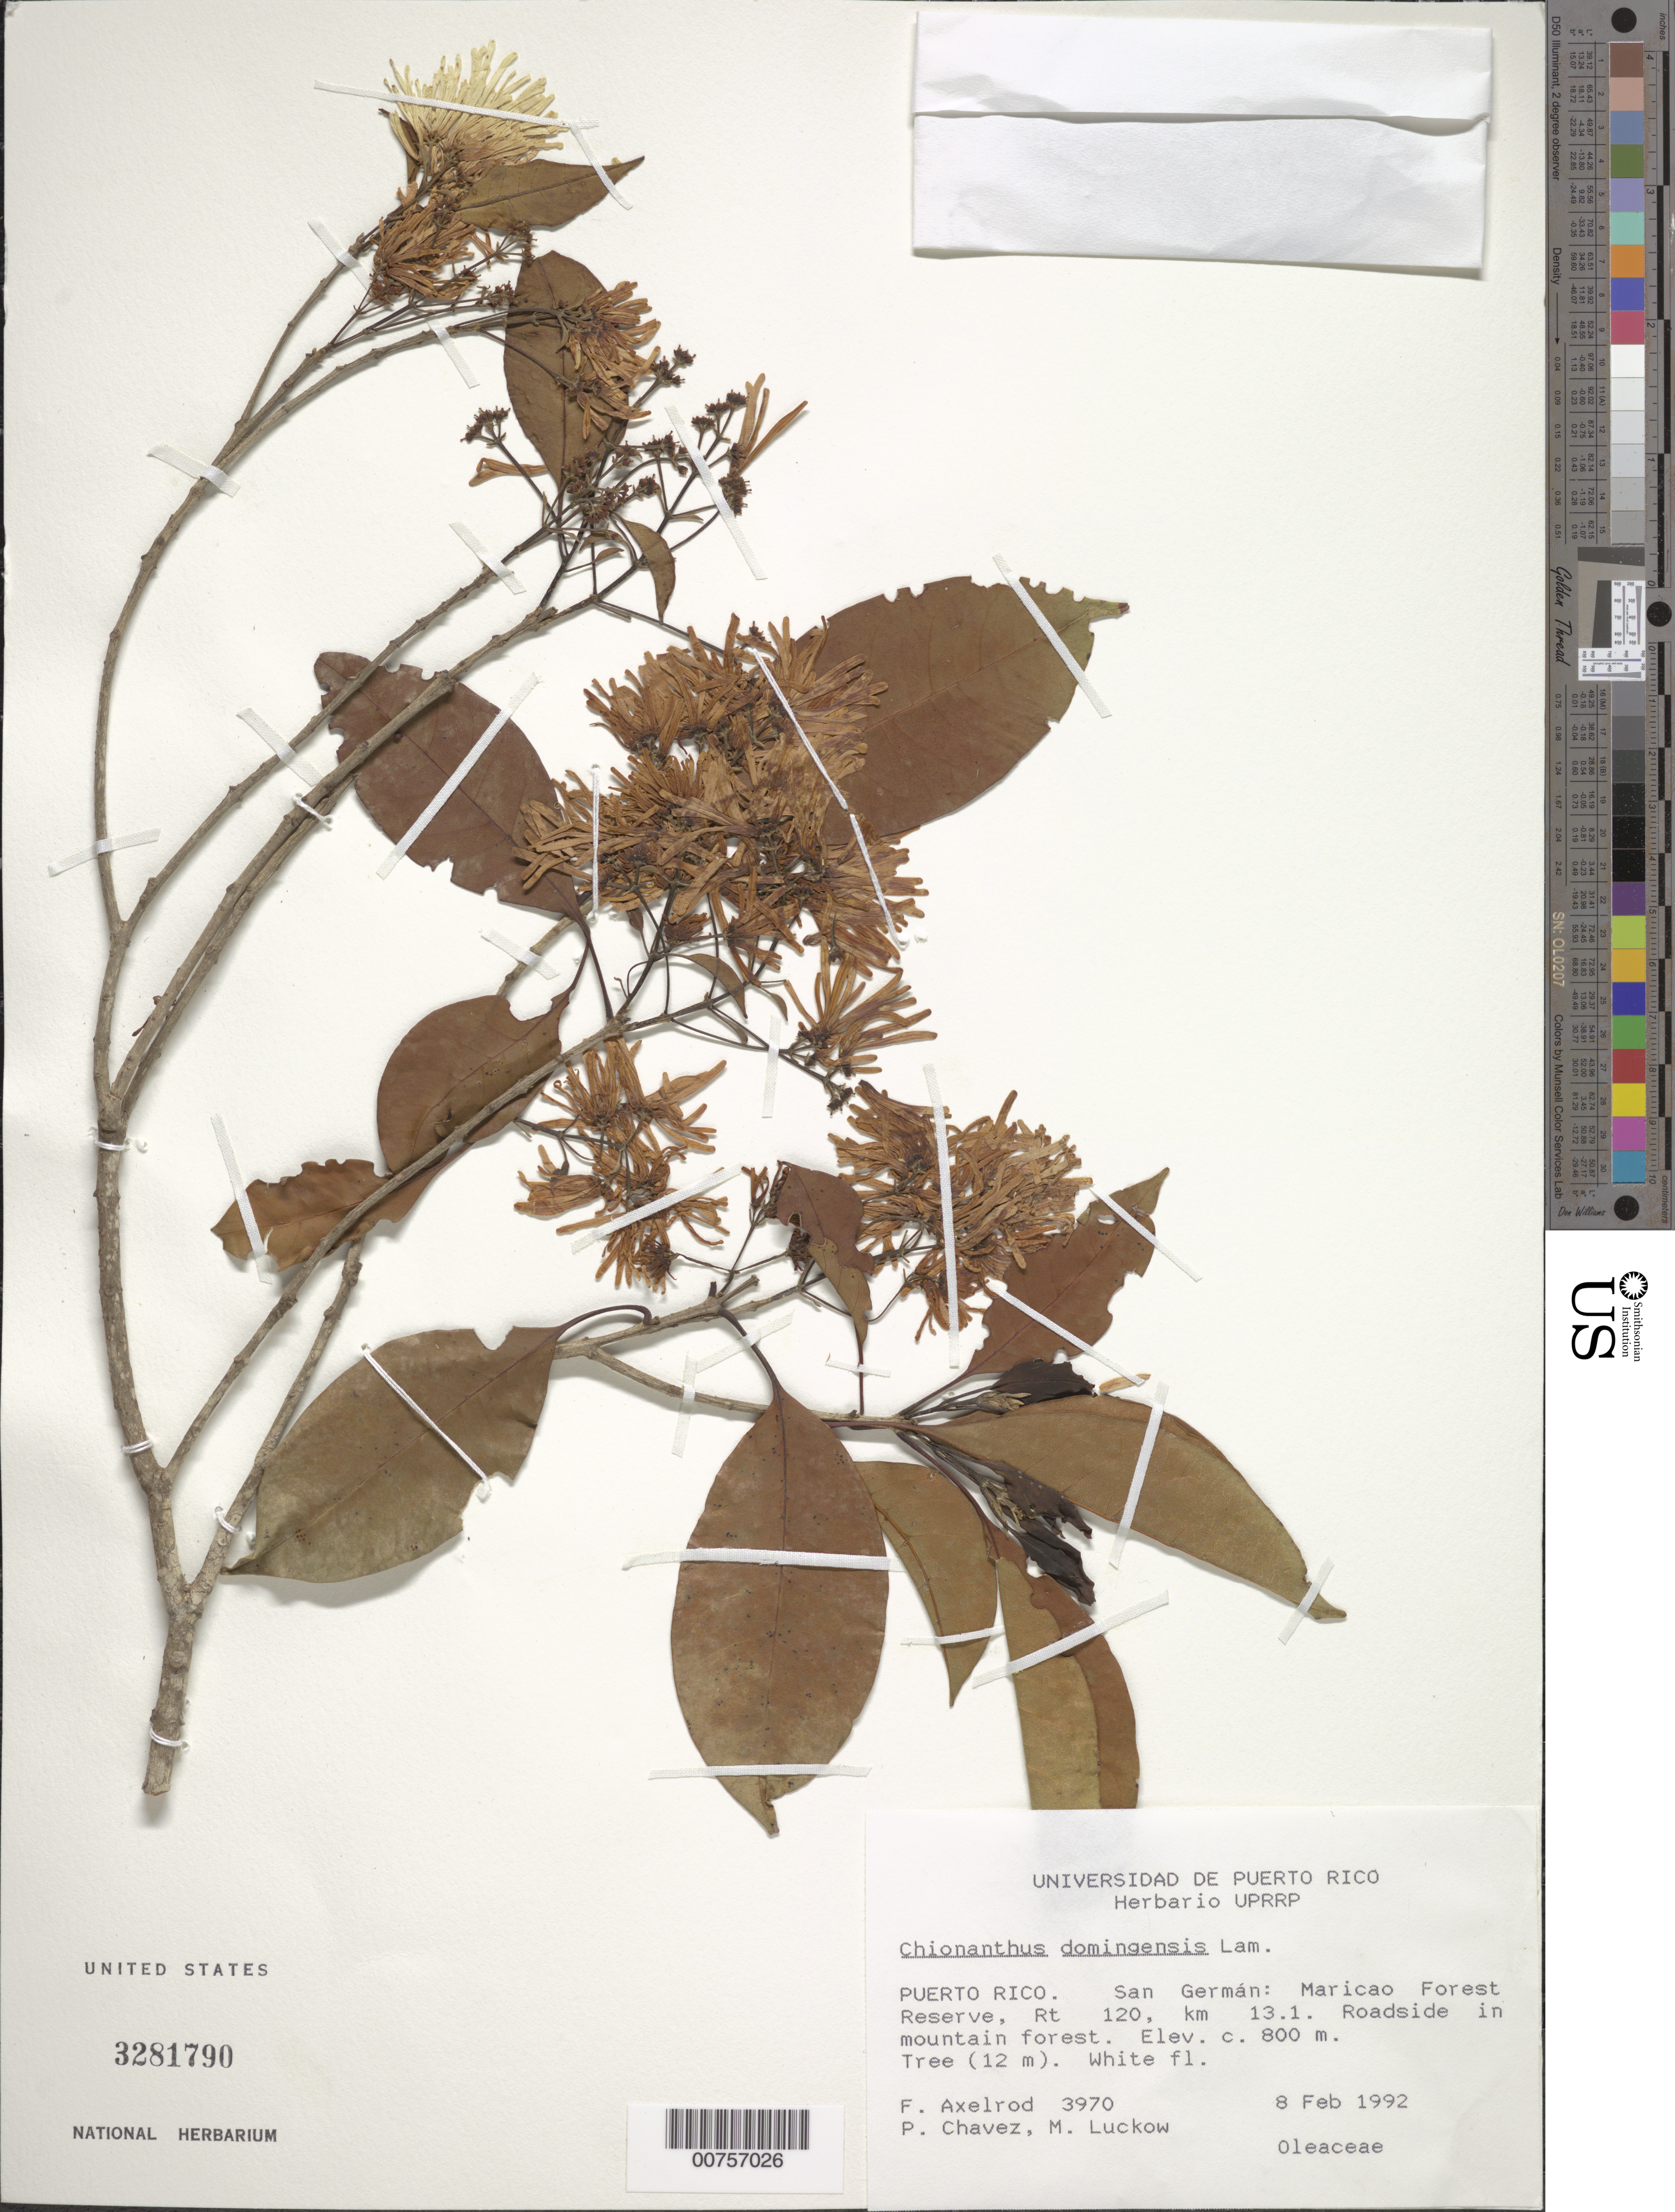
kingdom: Plantae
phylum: Tracheophyta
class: Magnoliopsida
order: Lamiales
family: Oleaceae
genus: Chionanthus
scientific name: Chionanthus domingensis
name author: Lam.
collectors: F. S. Axelrod, P. Chavez & M. A. Luckow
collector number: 3970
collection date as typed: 08 Feb 1992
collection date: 1992-02-08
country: Puerto Rico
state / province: Maricao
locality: San Germán: Maricao Forest Reserve, Rt 120, km. 13.1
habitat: Roadside in mountain forest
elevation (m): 800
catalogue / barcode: US 3281790